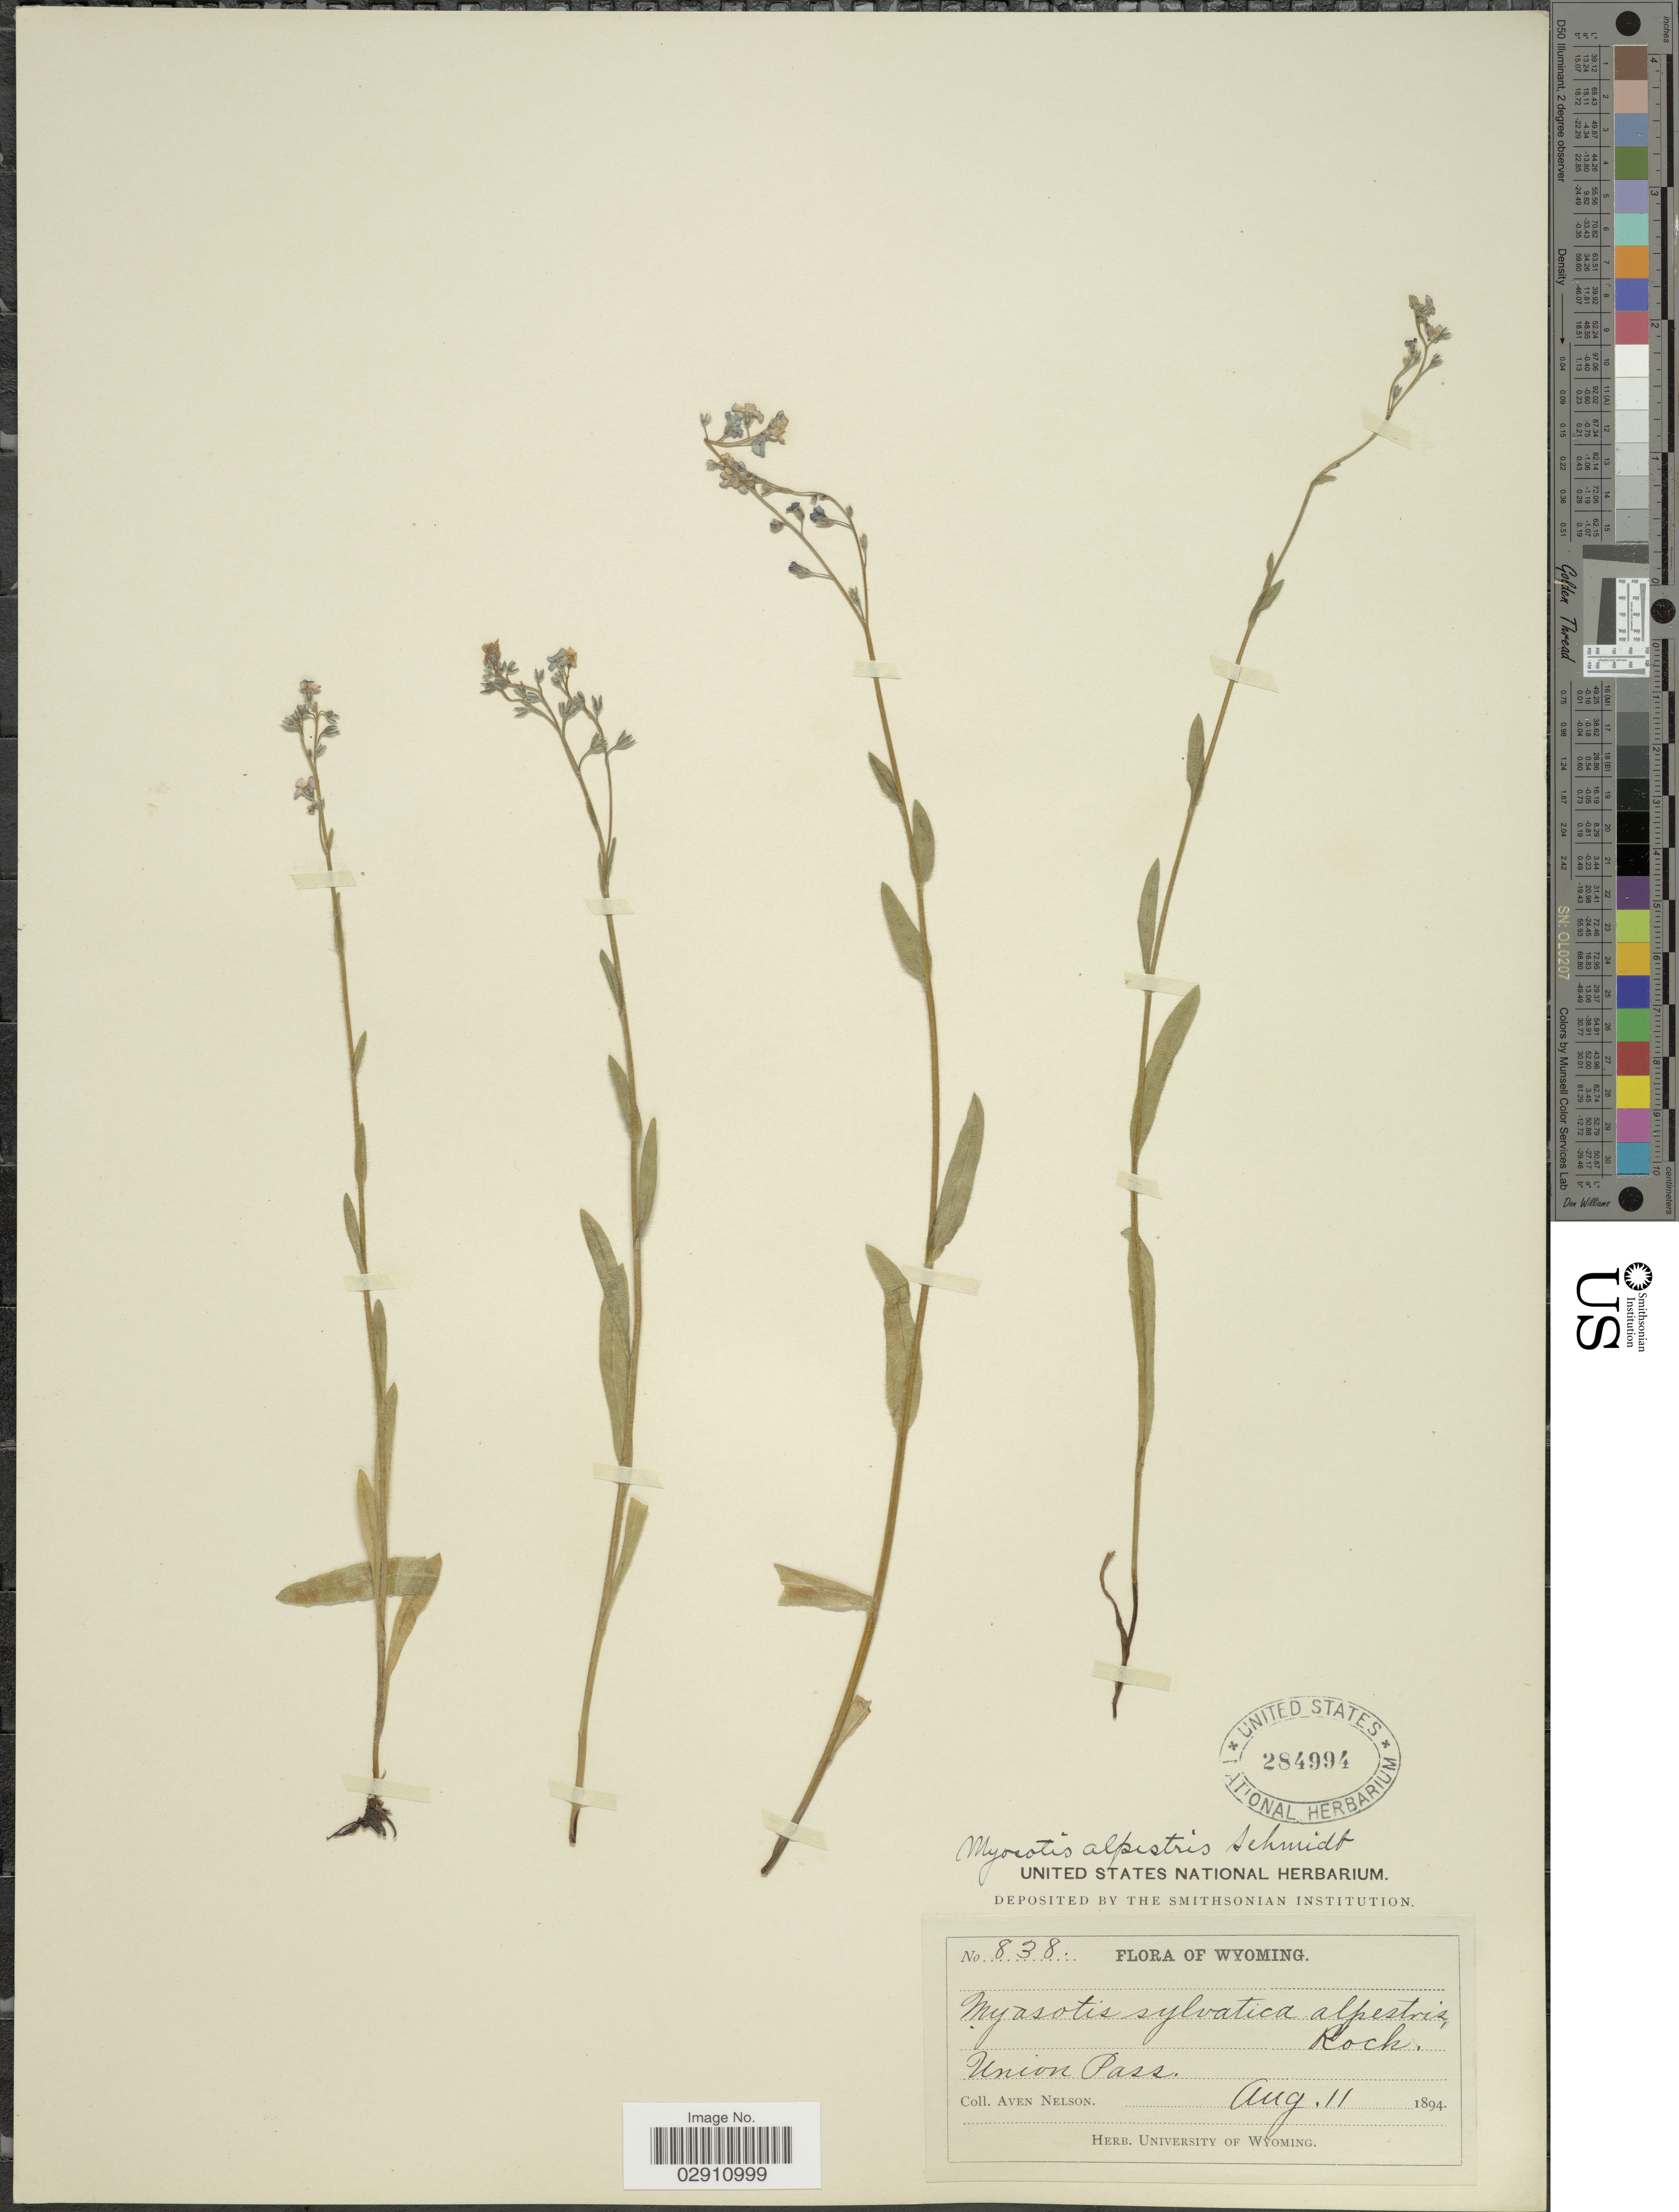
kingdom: Plantae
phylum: Tracheophyta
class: Magnoliopsida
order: Boraginales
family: Boraginaceae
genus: Myosotis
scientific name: Myosotis alpestris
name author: F.W. Schmidt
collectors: A. Nelson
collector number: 838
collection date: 1894-08-11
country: United States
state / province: Wyoming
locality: Union Pass.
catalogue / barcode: US 284994